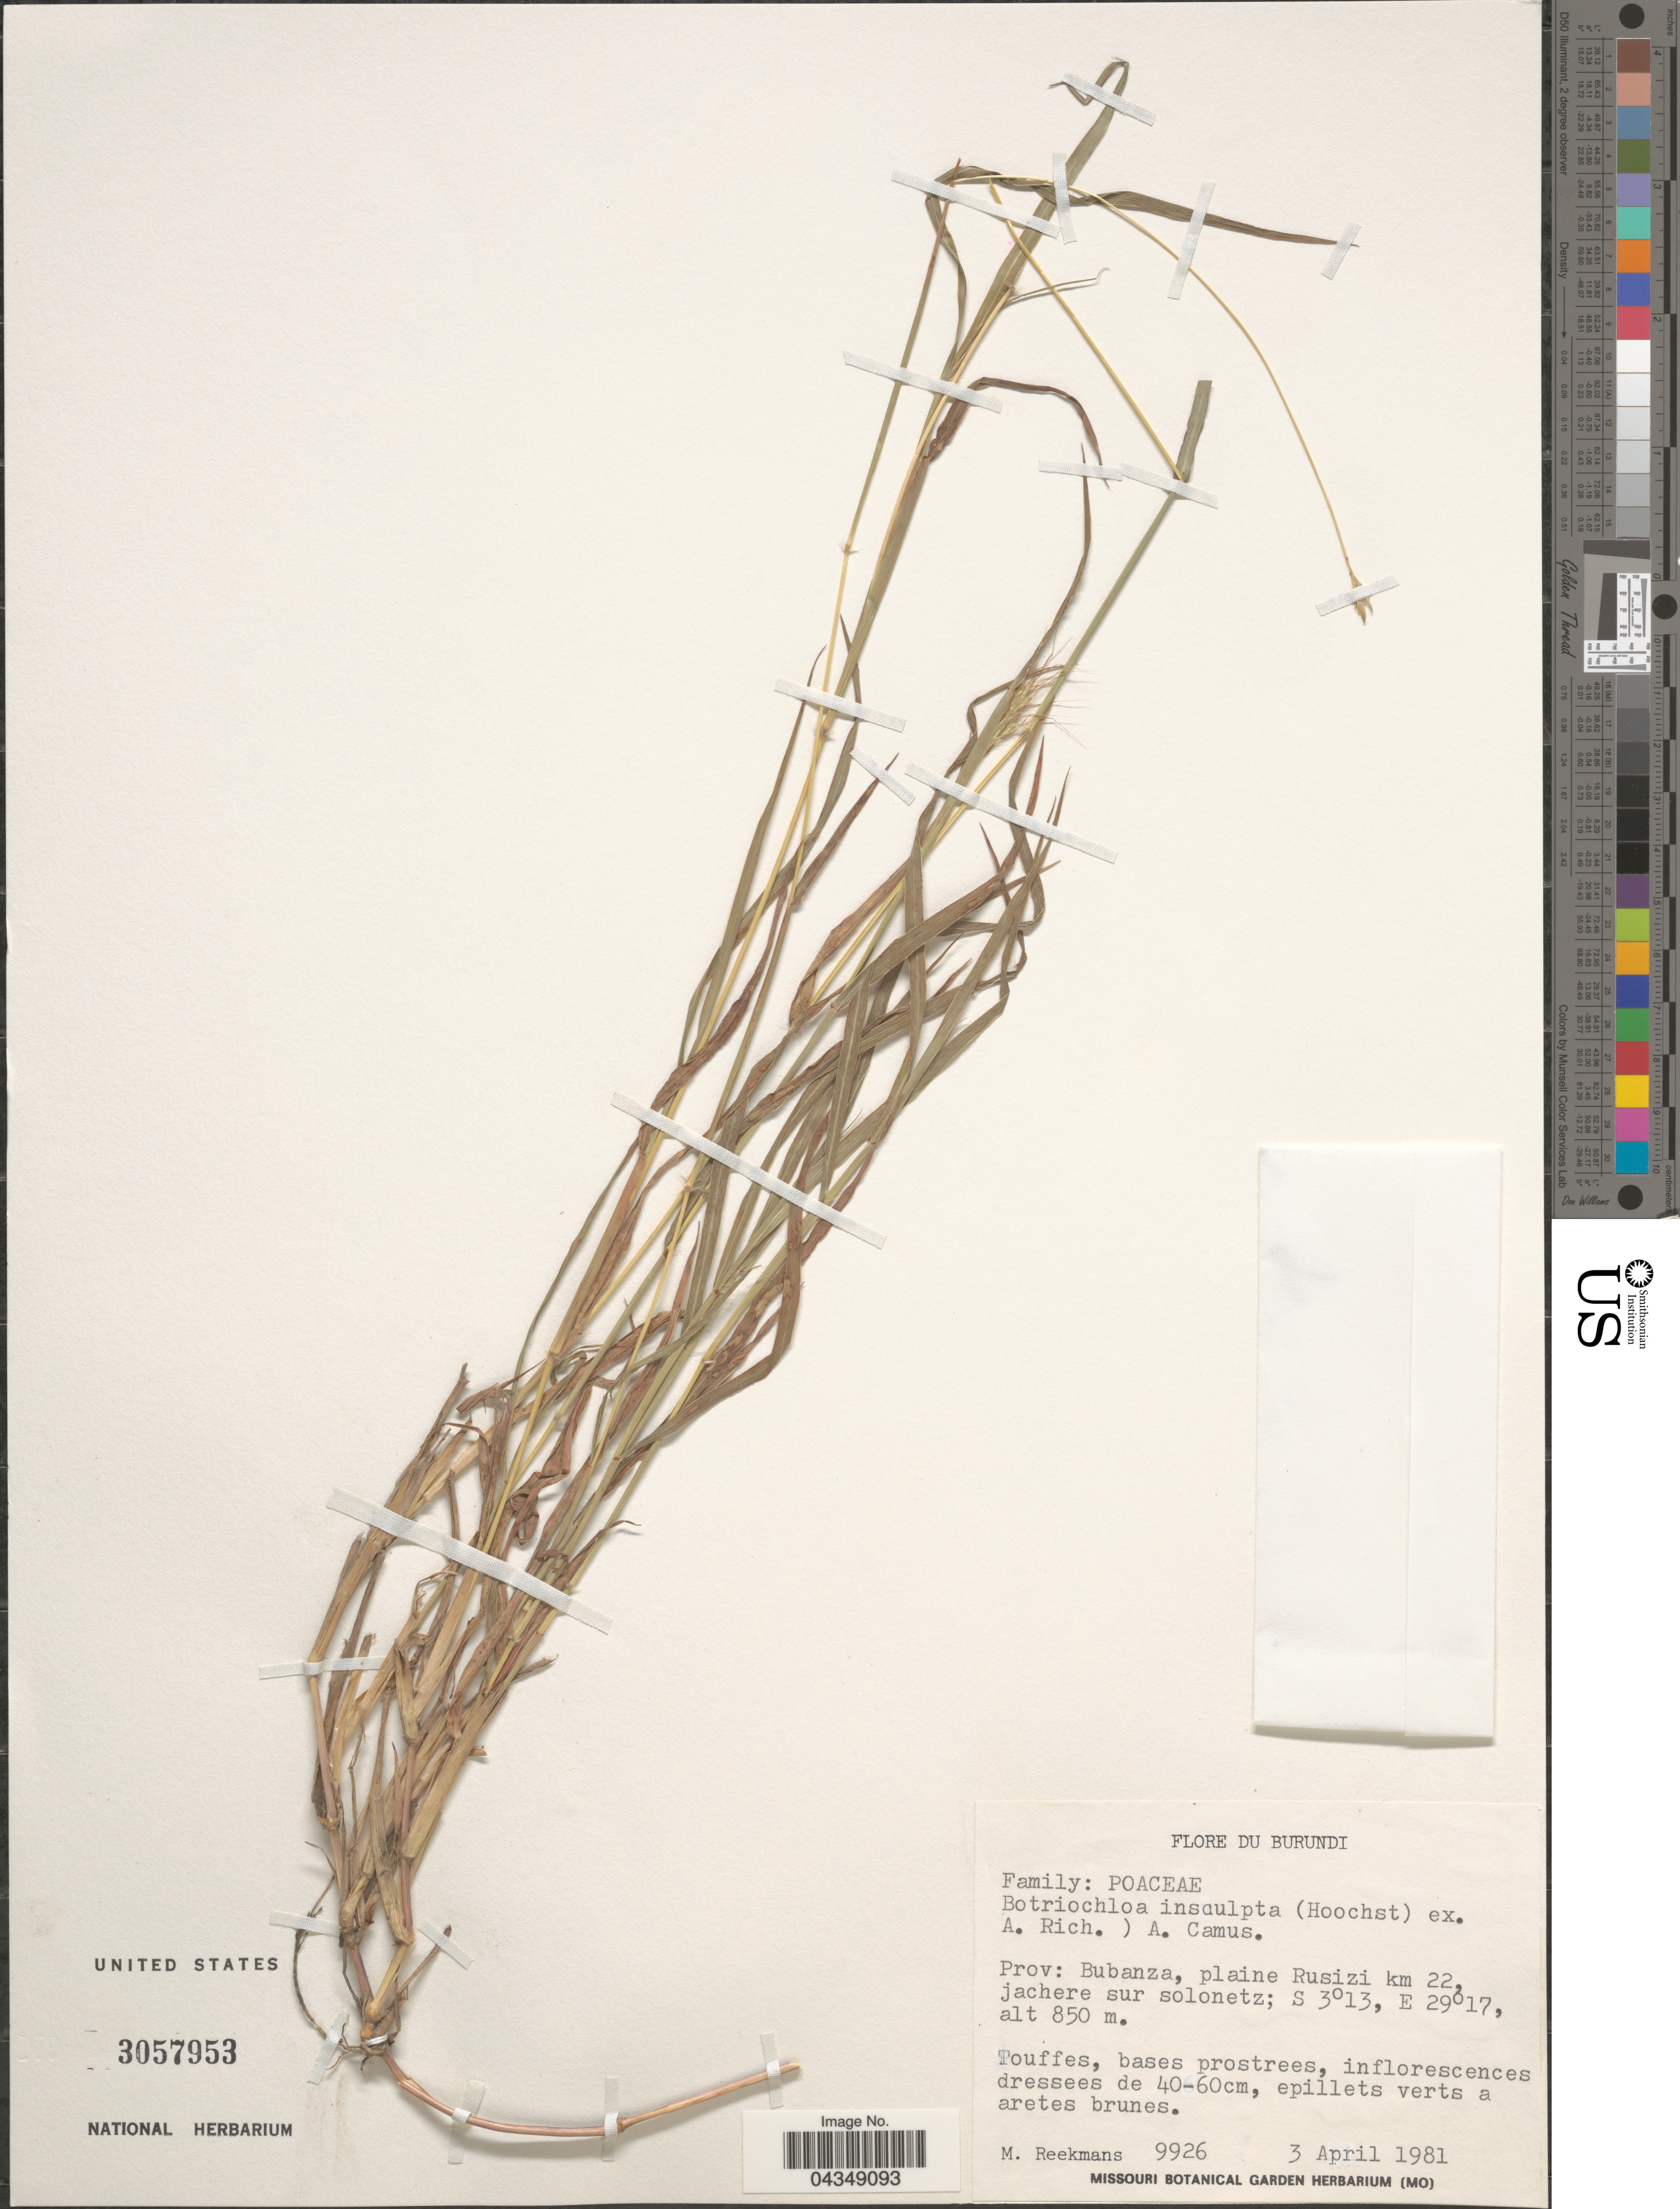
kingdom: Plantae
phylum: Tracheophyta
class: Liliopsida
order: Poales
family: Poaceae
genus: Bothriochloa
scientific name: Bothriochloa insculpta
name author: (Hochst. ex A. Rich.) A. Camus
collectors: M. Reekmans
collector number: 9926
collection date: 1981-04-03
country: Burundi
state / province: Bubanza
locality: Plaine Rusizi km 22, jachere sur solonetz.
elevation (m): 850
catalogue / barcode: US 3057953